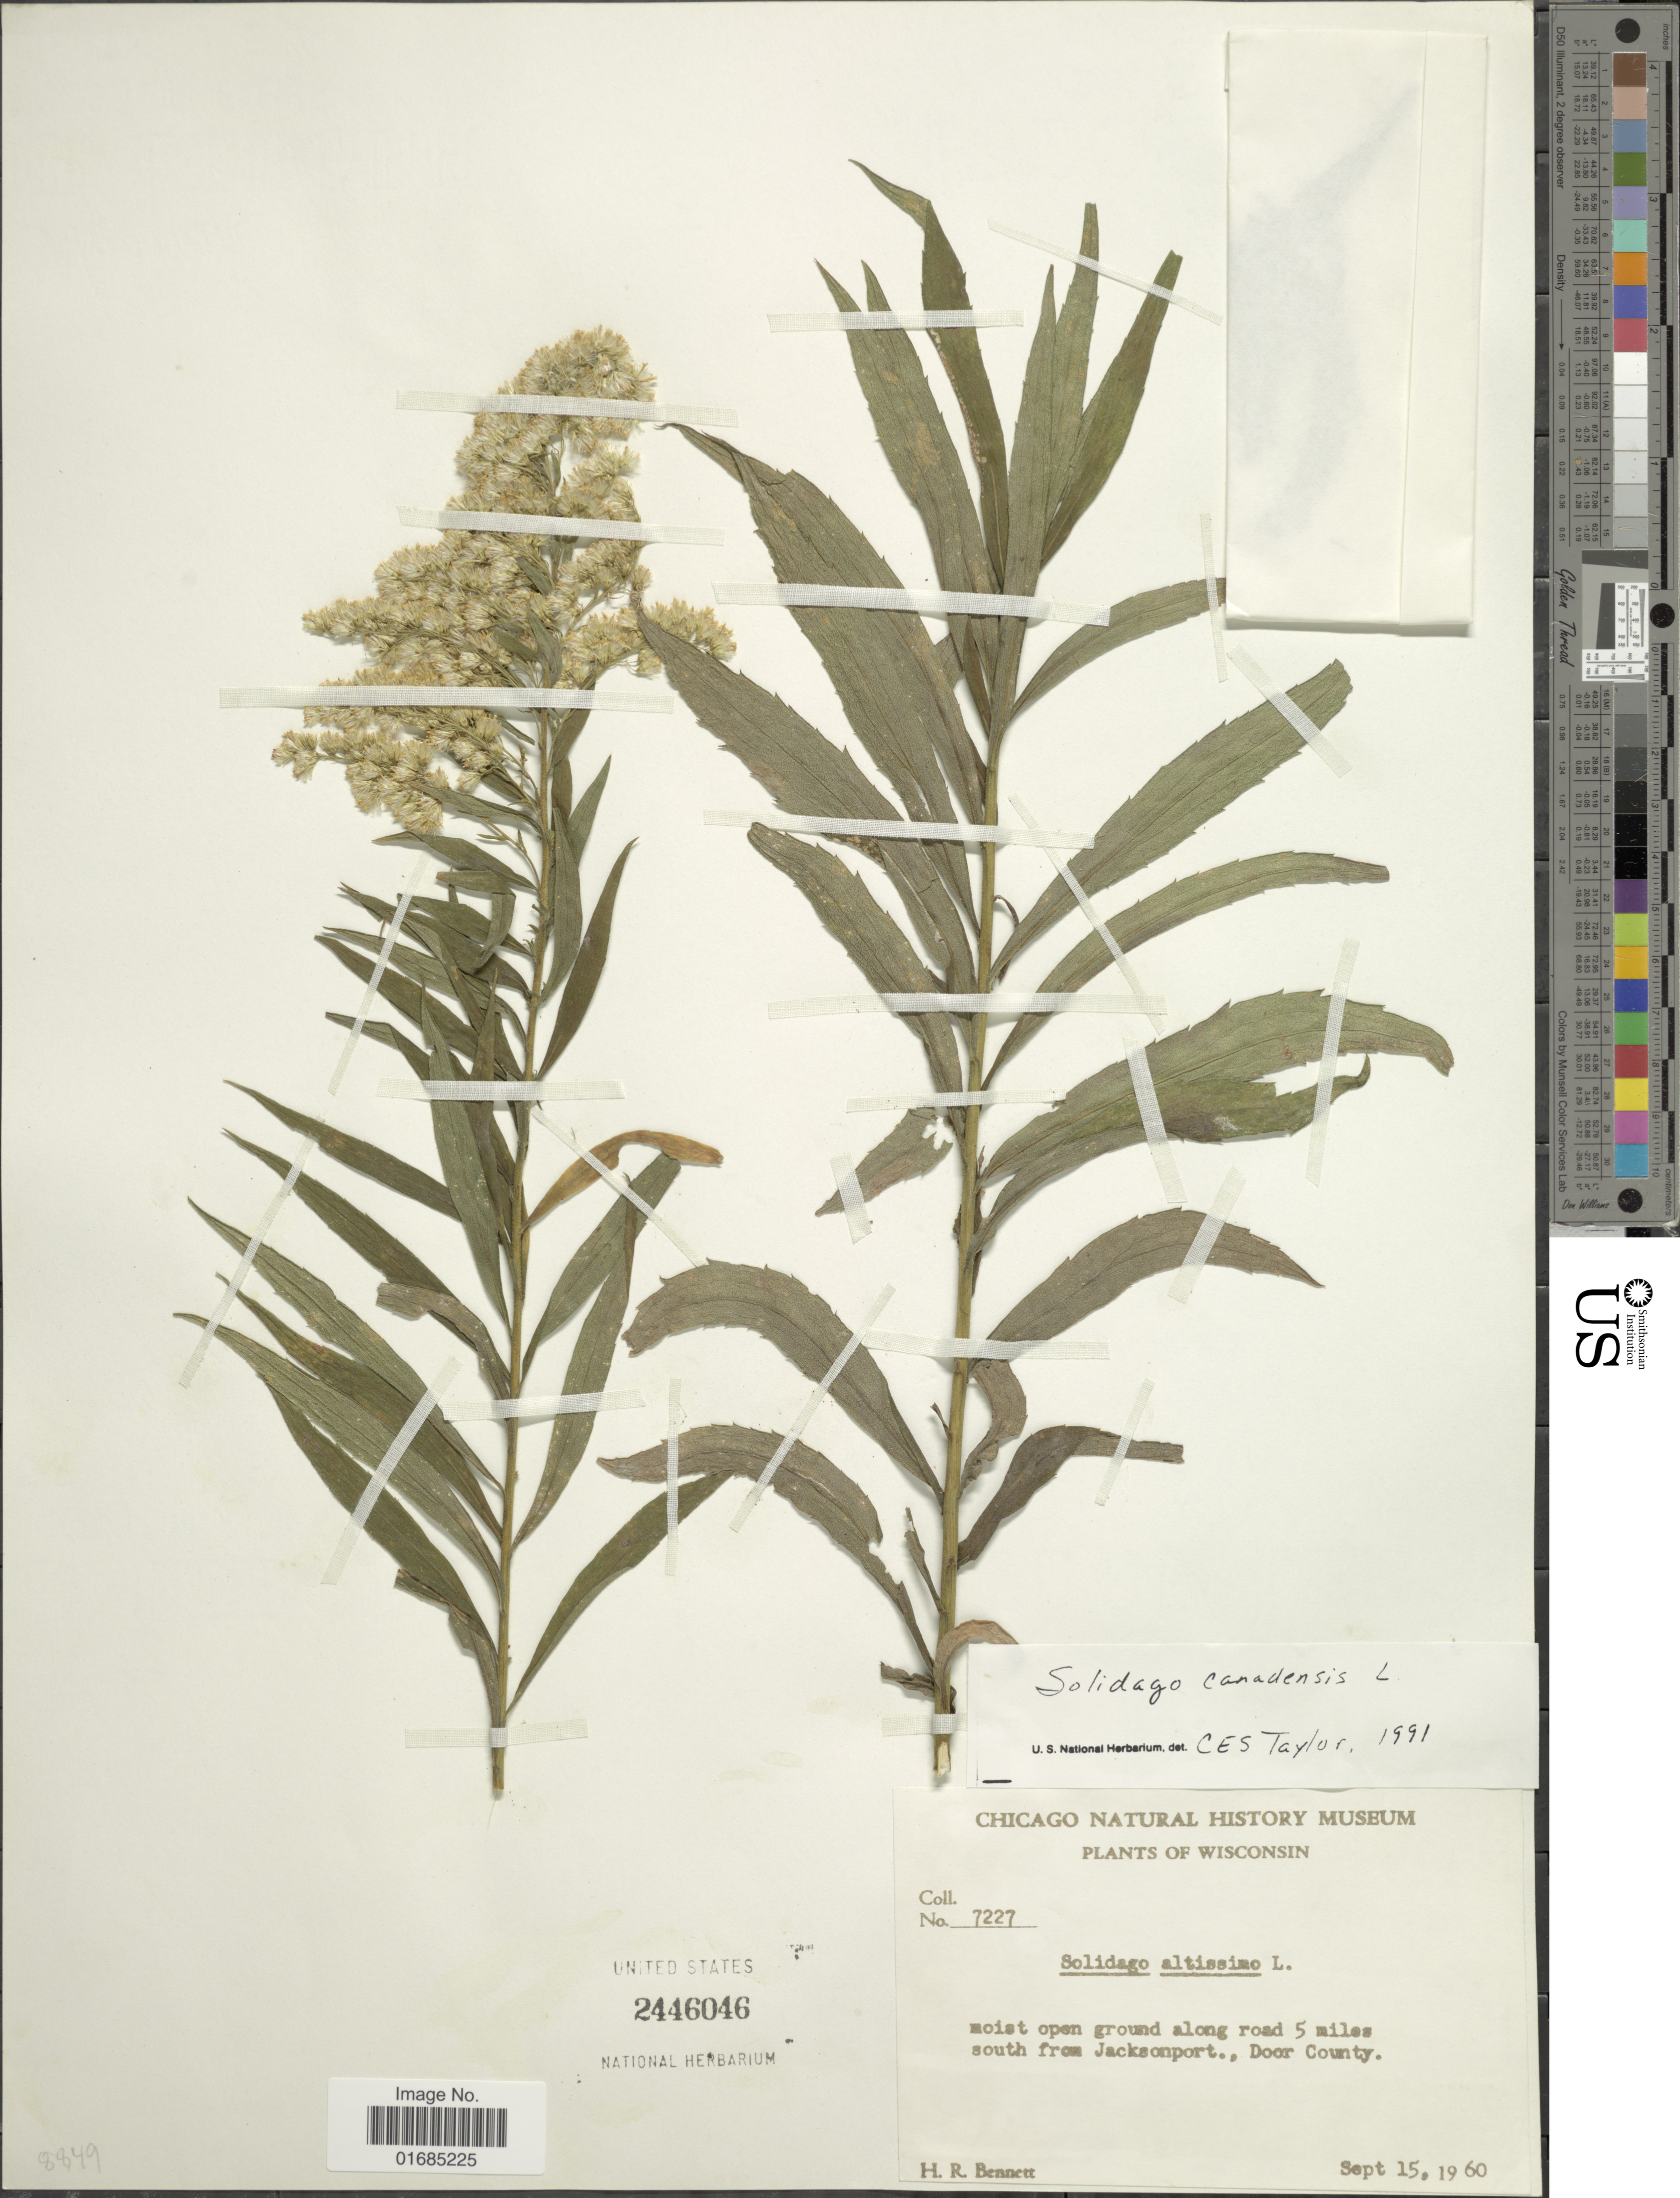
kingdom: Plantae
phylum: Tracheophyta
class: Magnoliopsida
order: Asterales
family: Asteraceae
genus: Solidago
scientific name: Solidago canadensis var. canadensis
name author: L.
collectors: H. R. Bennett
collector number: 7227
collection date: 1960-09-15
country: United States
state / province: Wisconsin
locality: Along road 5 miles south from Jacksonport., Door County.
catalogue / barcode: US 2446046